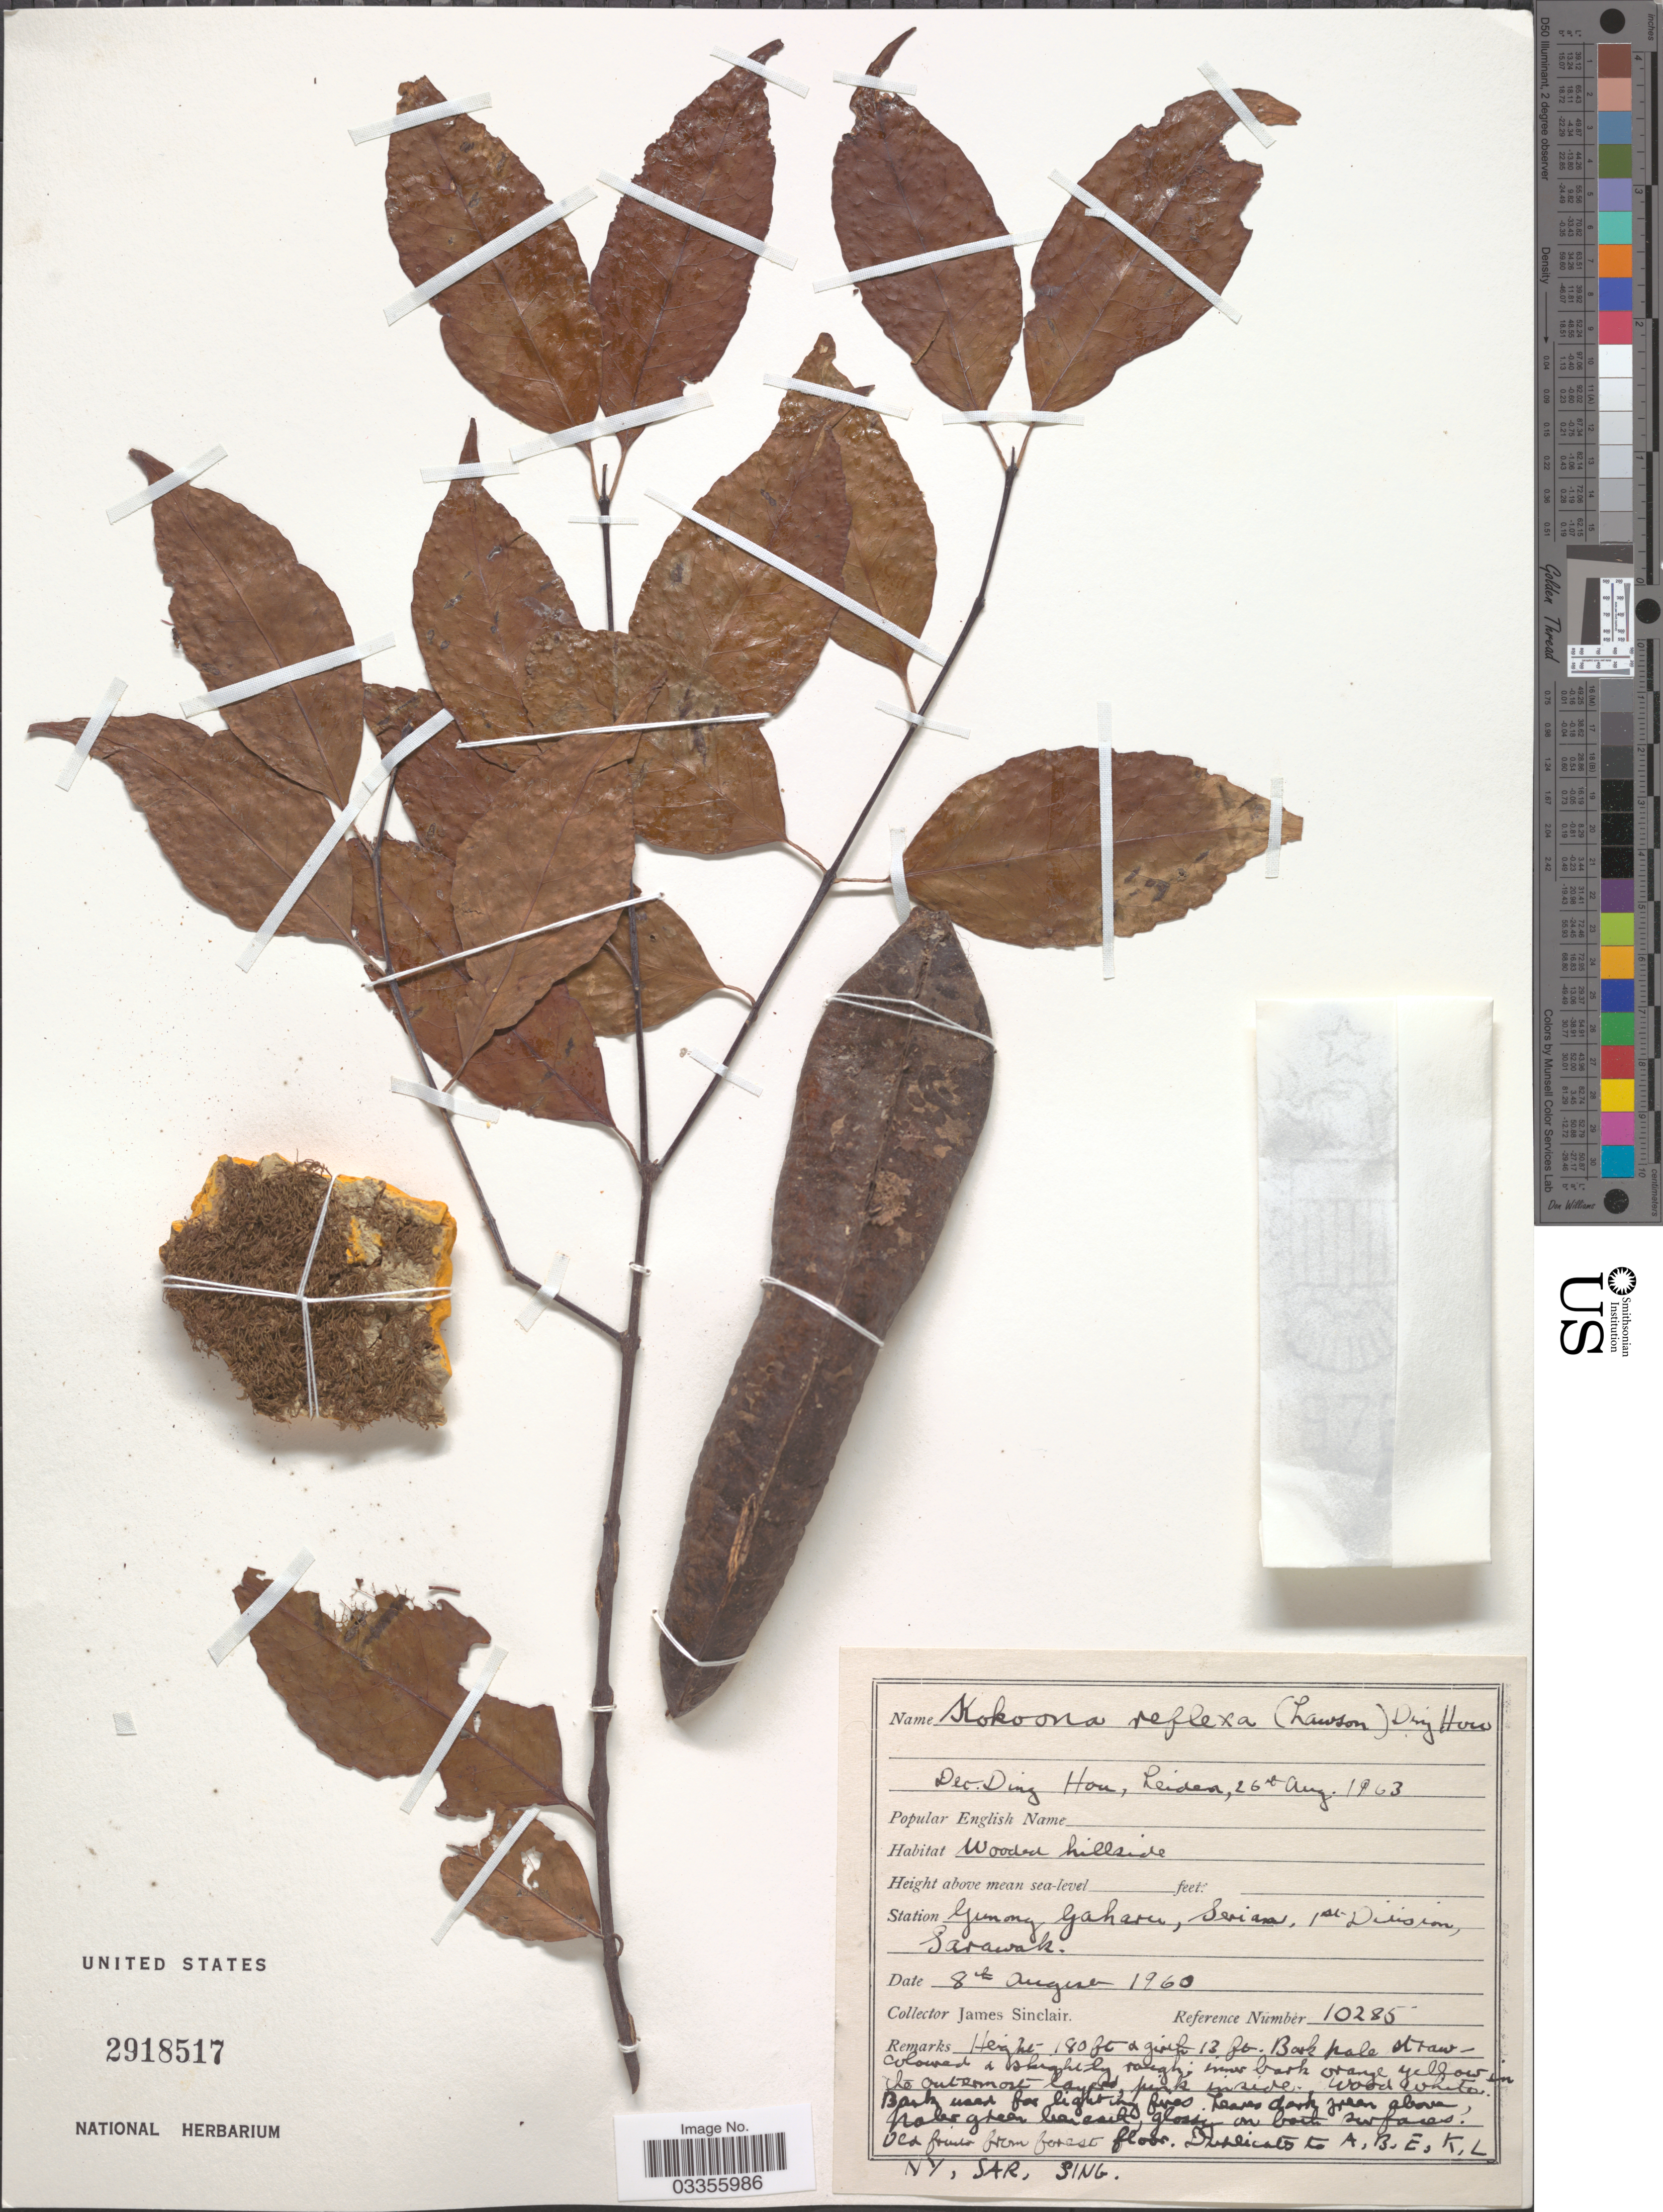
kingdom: Plantae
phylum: Tracheophyta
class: Magnoliopsida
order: Celastrales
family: Celastraceae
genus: Kokoona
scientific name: Kokoona reflexa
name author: (M.A. Lawson) Ding Hou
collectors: J. Sinclair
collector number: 10285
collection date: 1960-08-08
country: Malaysia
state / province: Sarawak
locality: Station Gunong Gaharu, Sevian, 1st Division.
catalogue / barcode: US 2918517